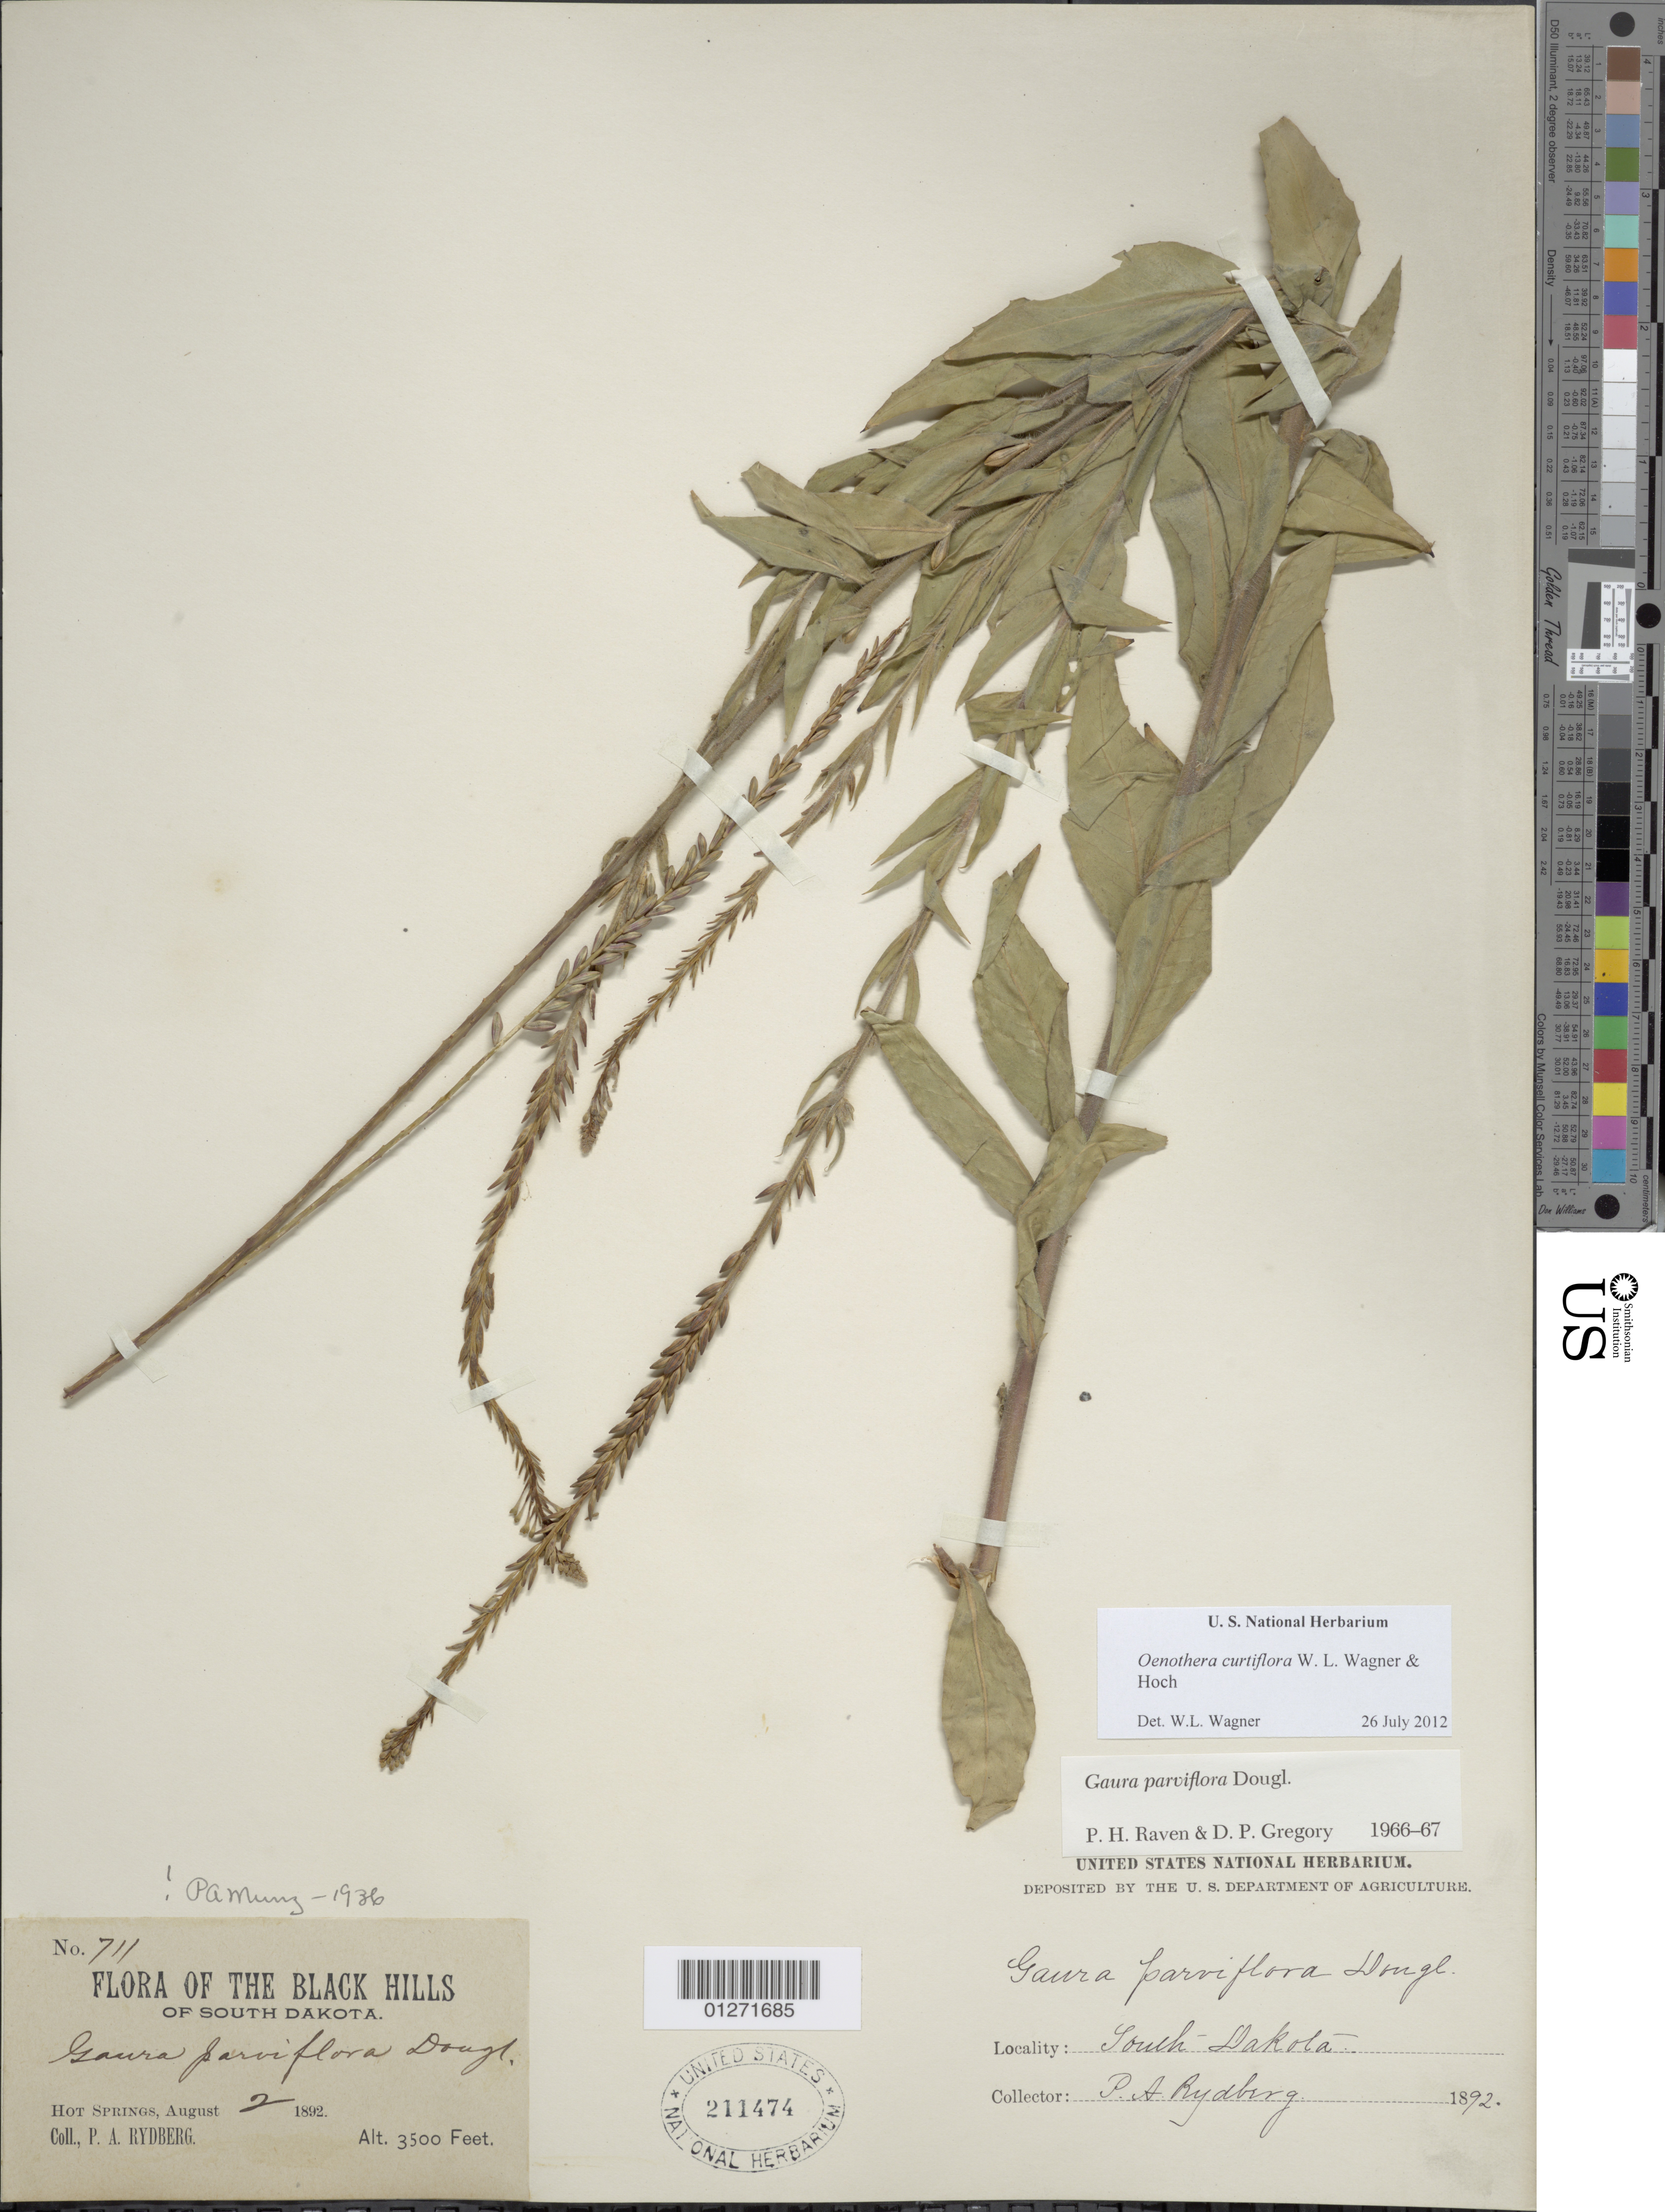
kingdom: Plantae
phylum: Tracheophyta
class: Magnoliopsida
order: Myrtales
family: Onagraceae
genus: Oenothera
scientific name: Oenothera curtiflora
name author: W.L. Wagner & Hoch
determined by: Wagner, W. L., (BOT), Smithsonian Institution - National Museum of Natural History (UNITED STATES)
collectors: P. A. Rydberg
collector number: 711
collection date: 1892-08-02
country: United States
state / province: South Dakota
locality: Black hills, Hot Springs.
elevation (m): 1067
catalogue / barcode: US 211474